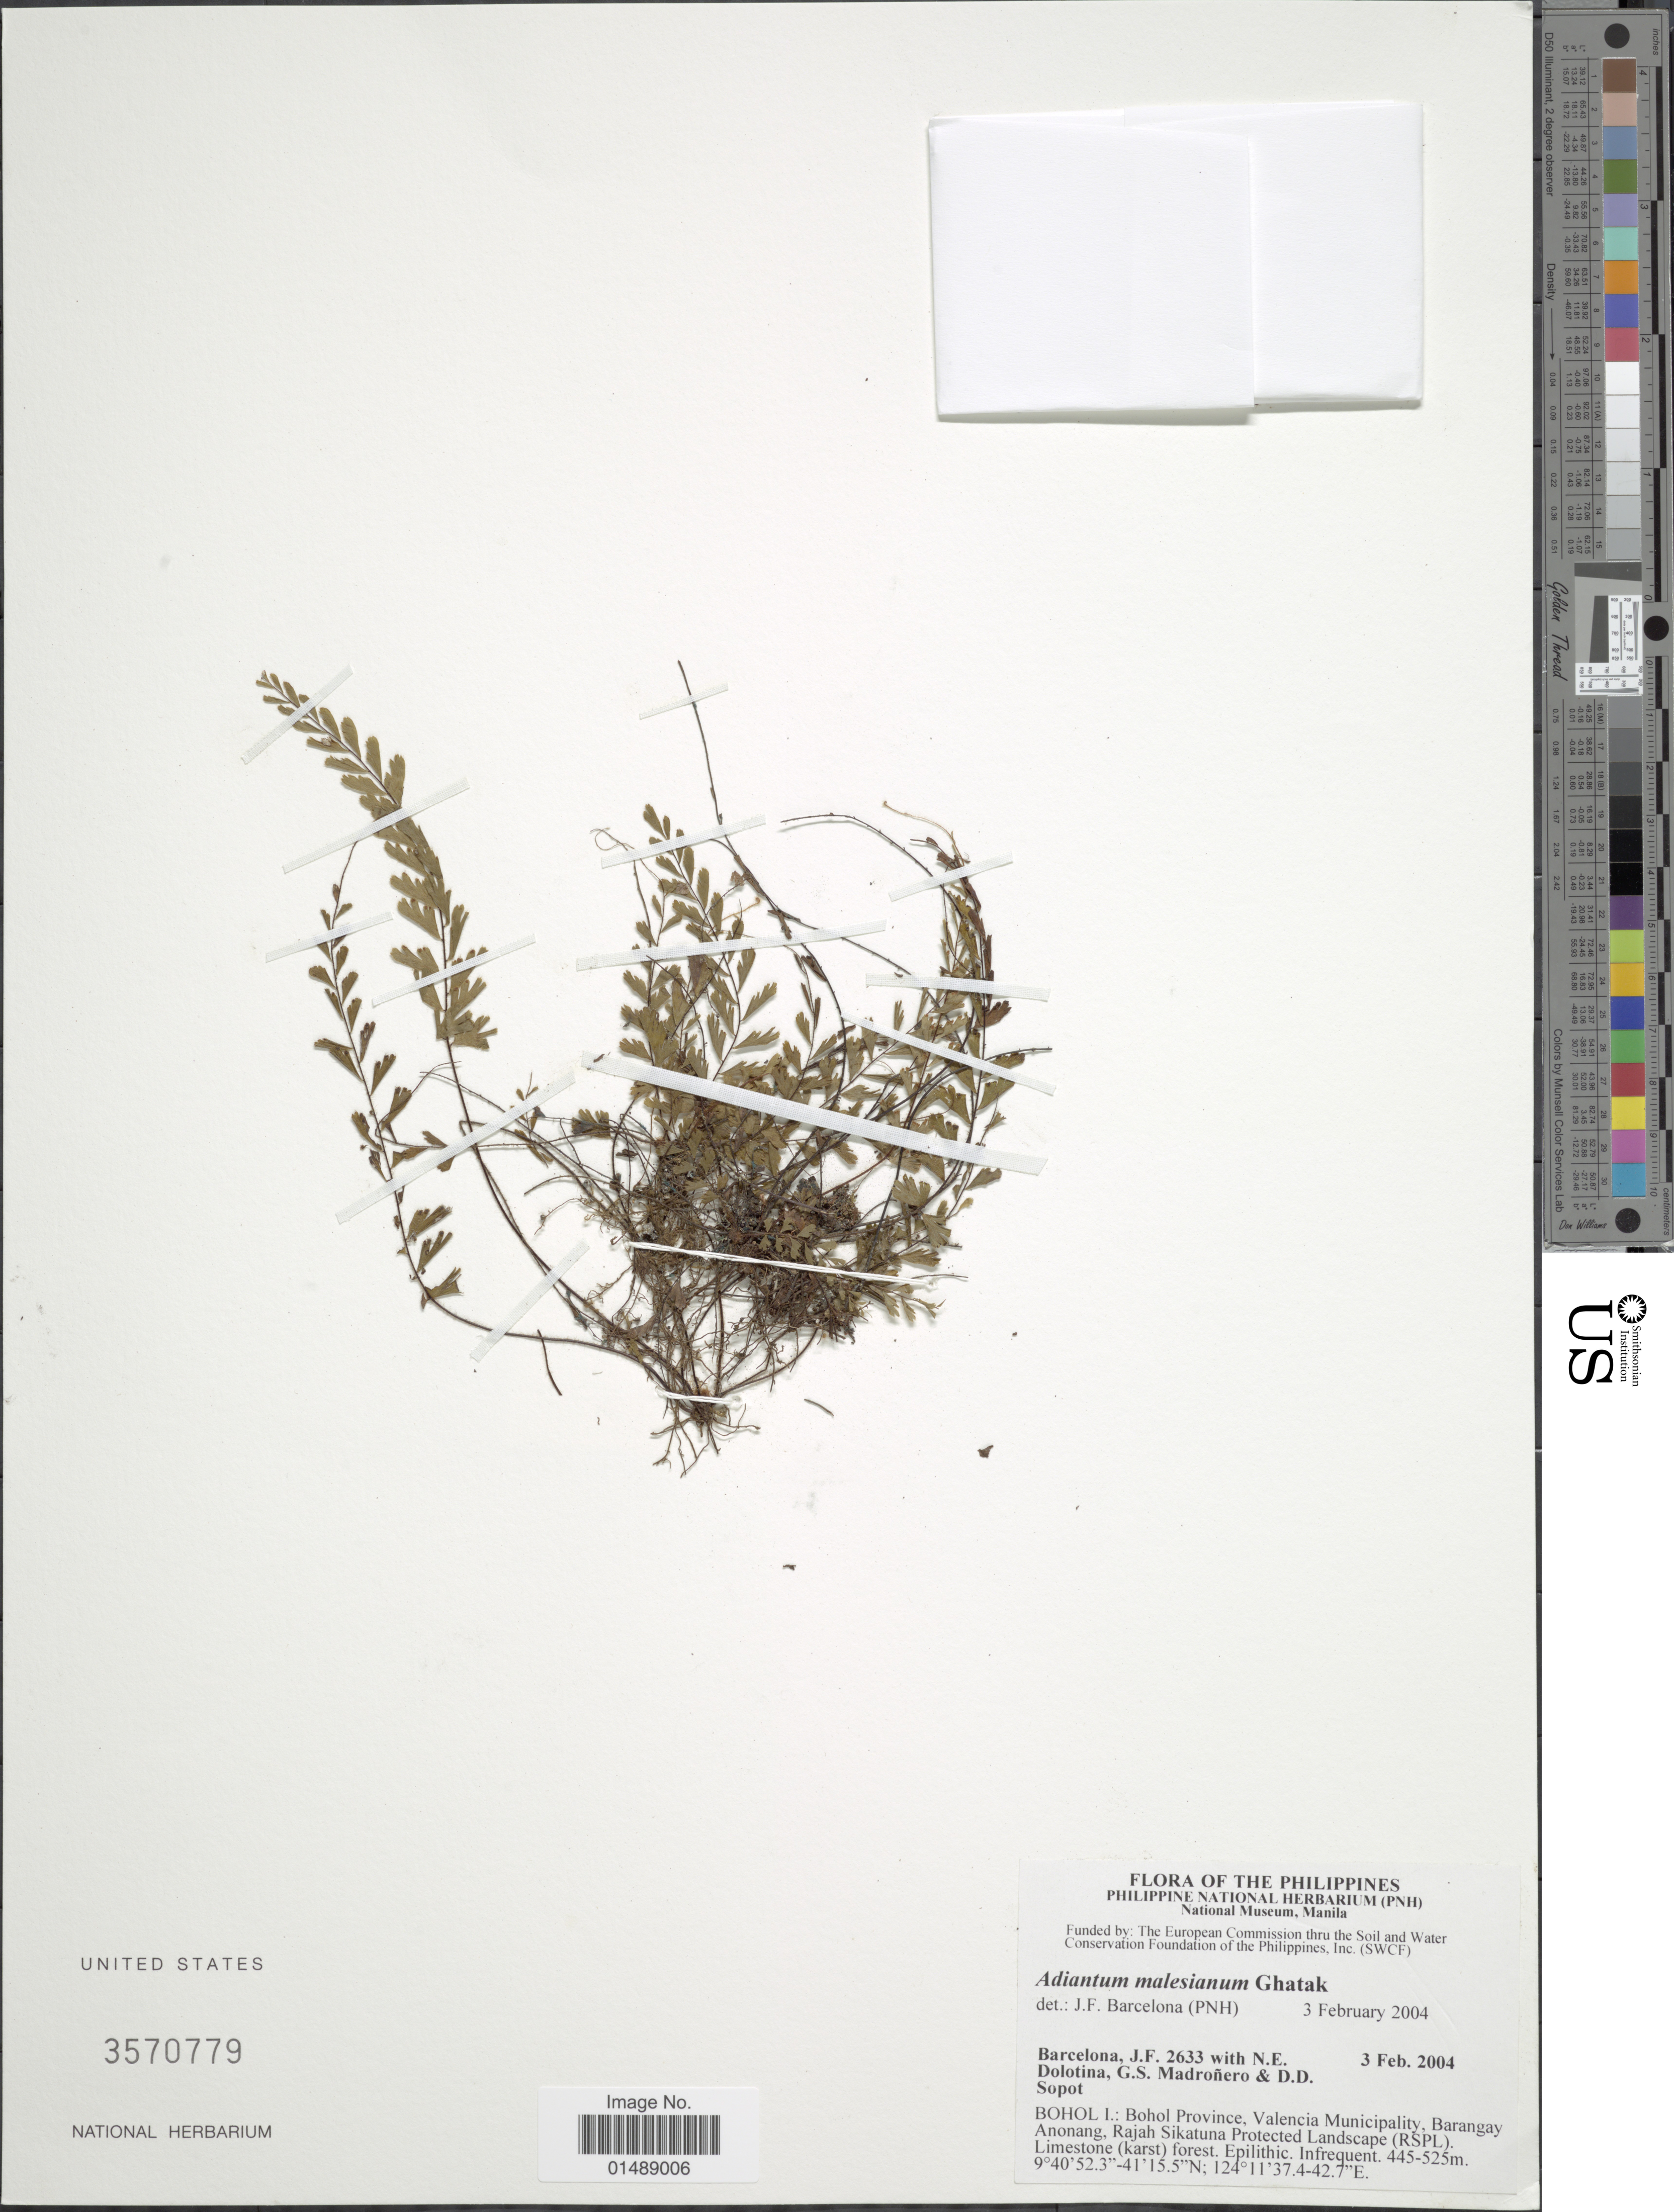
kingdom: Plantae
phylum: Tracheophyta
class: Polypodiopsida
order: Polypodiales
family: Pteridaceae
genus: Adiantum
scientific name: Adiantum malesianum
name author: J. Ghatak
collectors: J. F. Barcelona, N. Dolotina, G. Madroñero & D. Sopot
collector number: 2633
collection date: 2004-12-03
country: Philippines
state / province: Central Visayas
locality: Bohol Province, Valencia Municipality, Barangay Anonang, Rajah Sikatuna Protected Landscape, Limestone (karst) forest.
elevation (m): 445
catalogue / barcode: US 3570779